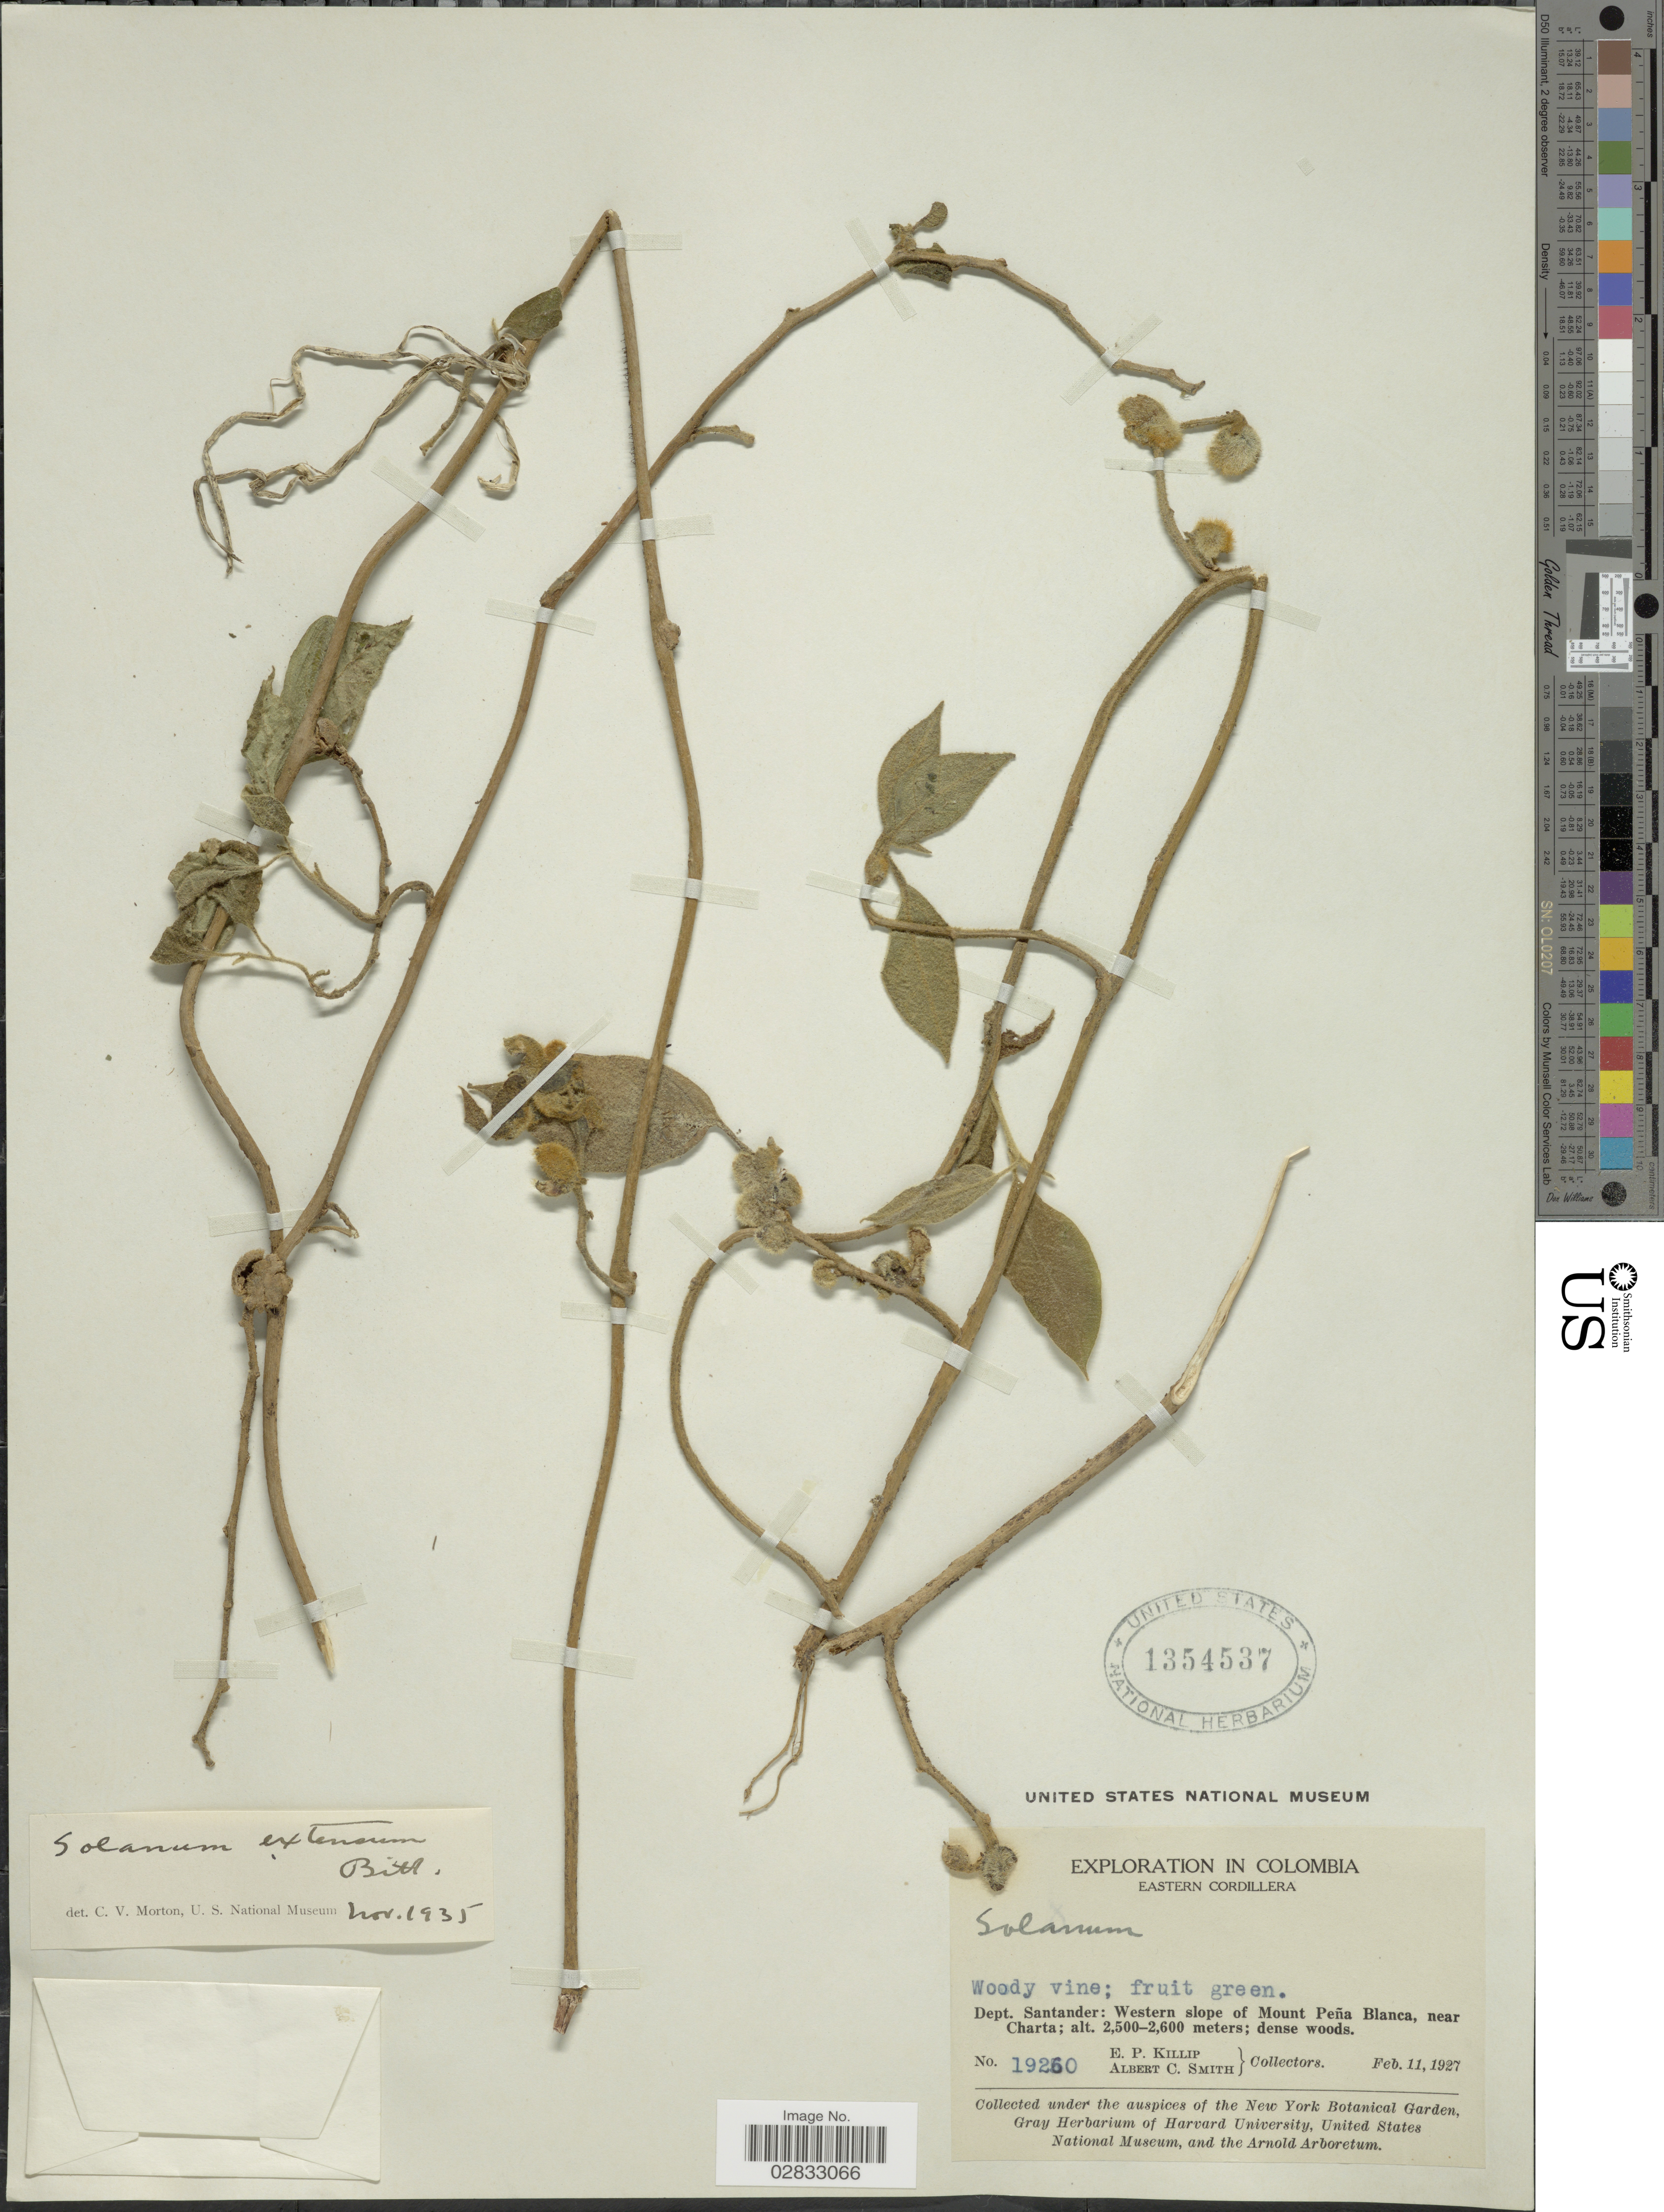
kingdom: Plantae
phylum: Tracheophyta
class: Magnoliopsida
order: Solanales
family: Solanaceae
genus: Solanum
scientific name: Solanum extensum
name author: Bitter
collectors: E. P. Killip & A. C. Smith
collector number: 19260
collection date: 1927-02-11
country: Colombia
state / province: Santander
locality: Eastern Cordillera. Dept. Santander: Western slope of Mount Peña Blanca, near Charta.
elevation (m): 2500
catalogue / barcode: US 1354537